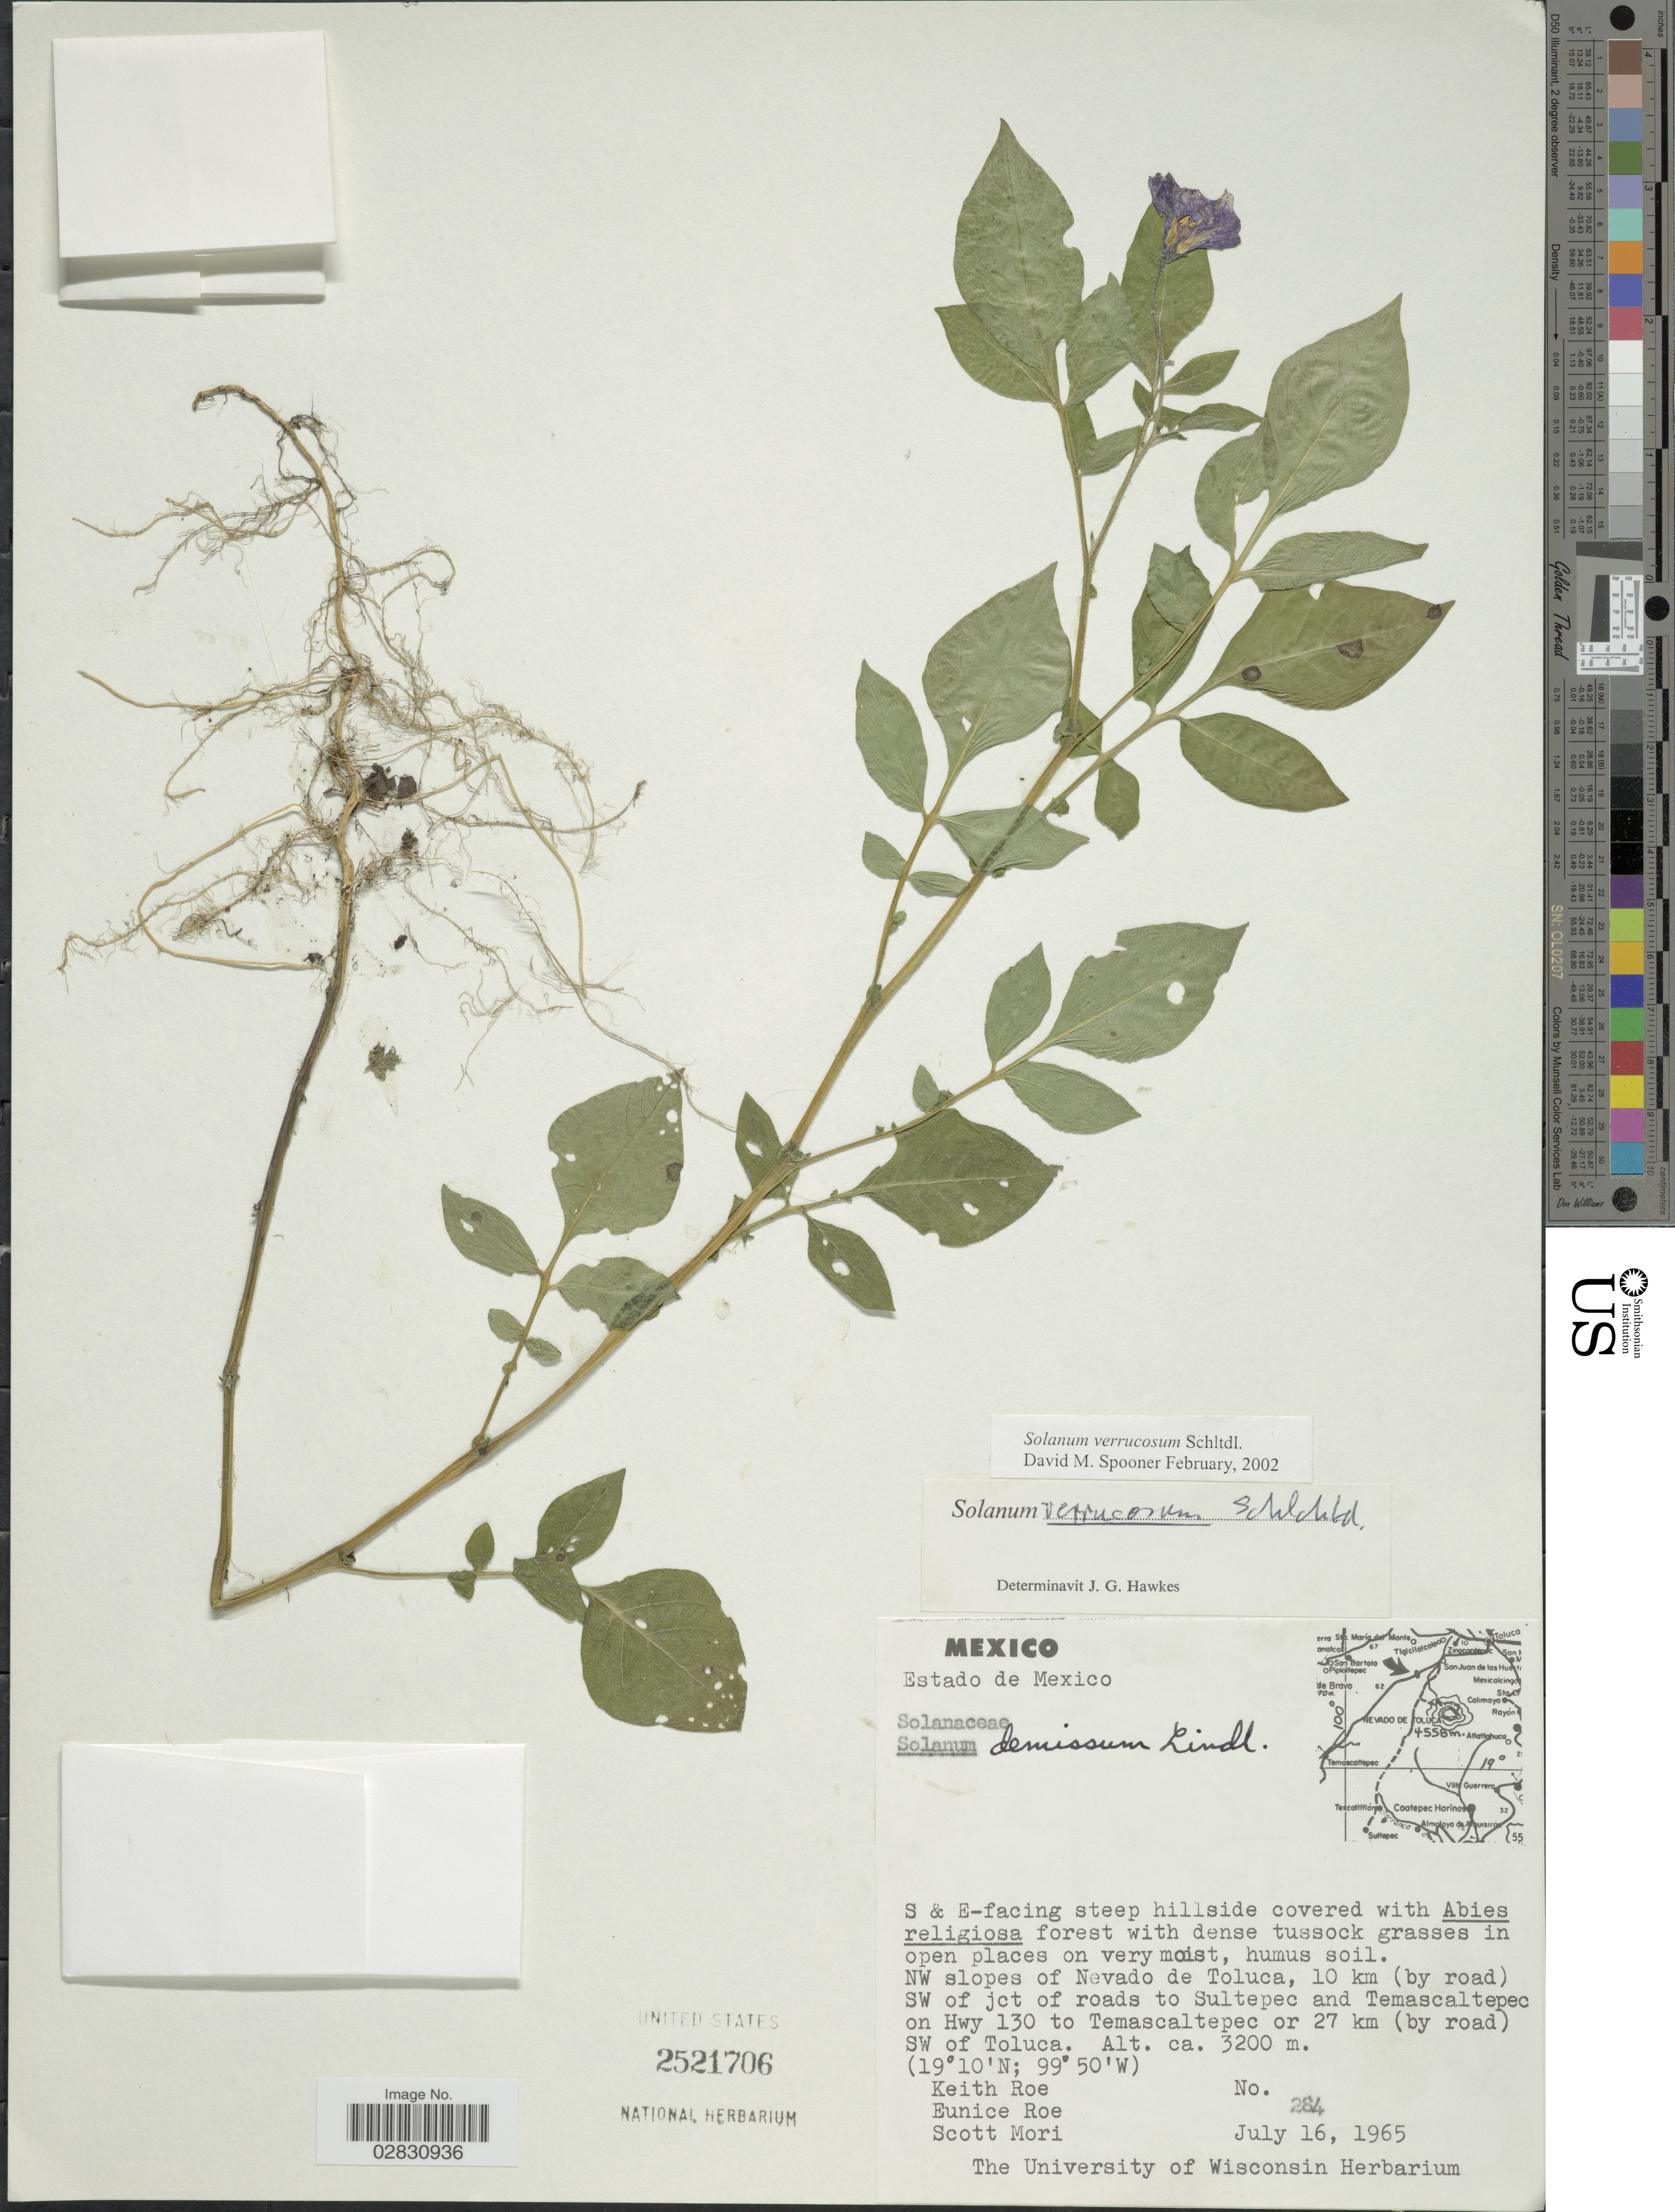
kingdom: Plantae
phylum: Tracheophyta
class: Magnoliopsida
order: Solanales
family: Solanaceae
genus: Solanum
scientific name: Solanum verrucosum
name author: Schltdl.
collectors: K. E. Roe, E. Roe & S. Mori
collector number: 284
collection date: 1965-07-16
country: Mexico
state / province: México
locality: NW slopes of Nevado de Toluca, 10 km (by road) SW of jct of roads to Sultepec and Temascaltepec on Hwy 130 to Temascaltepec or 27 km (by road) SW of Toluca.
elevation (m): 3200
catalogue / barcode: US 2521706